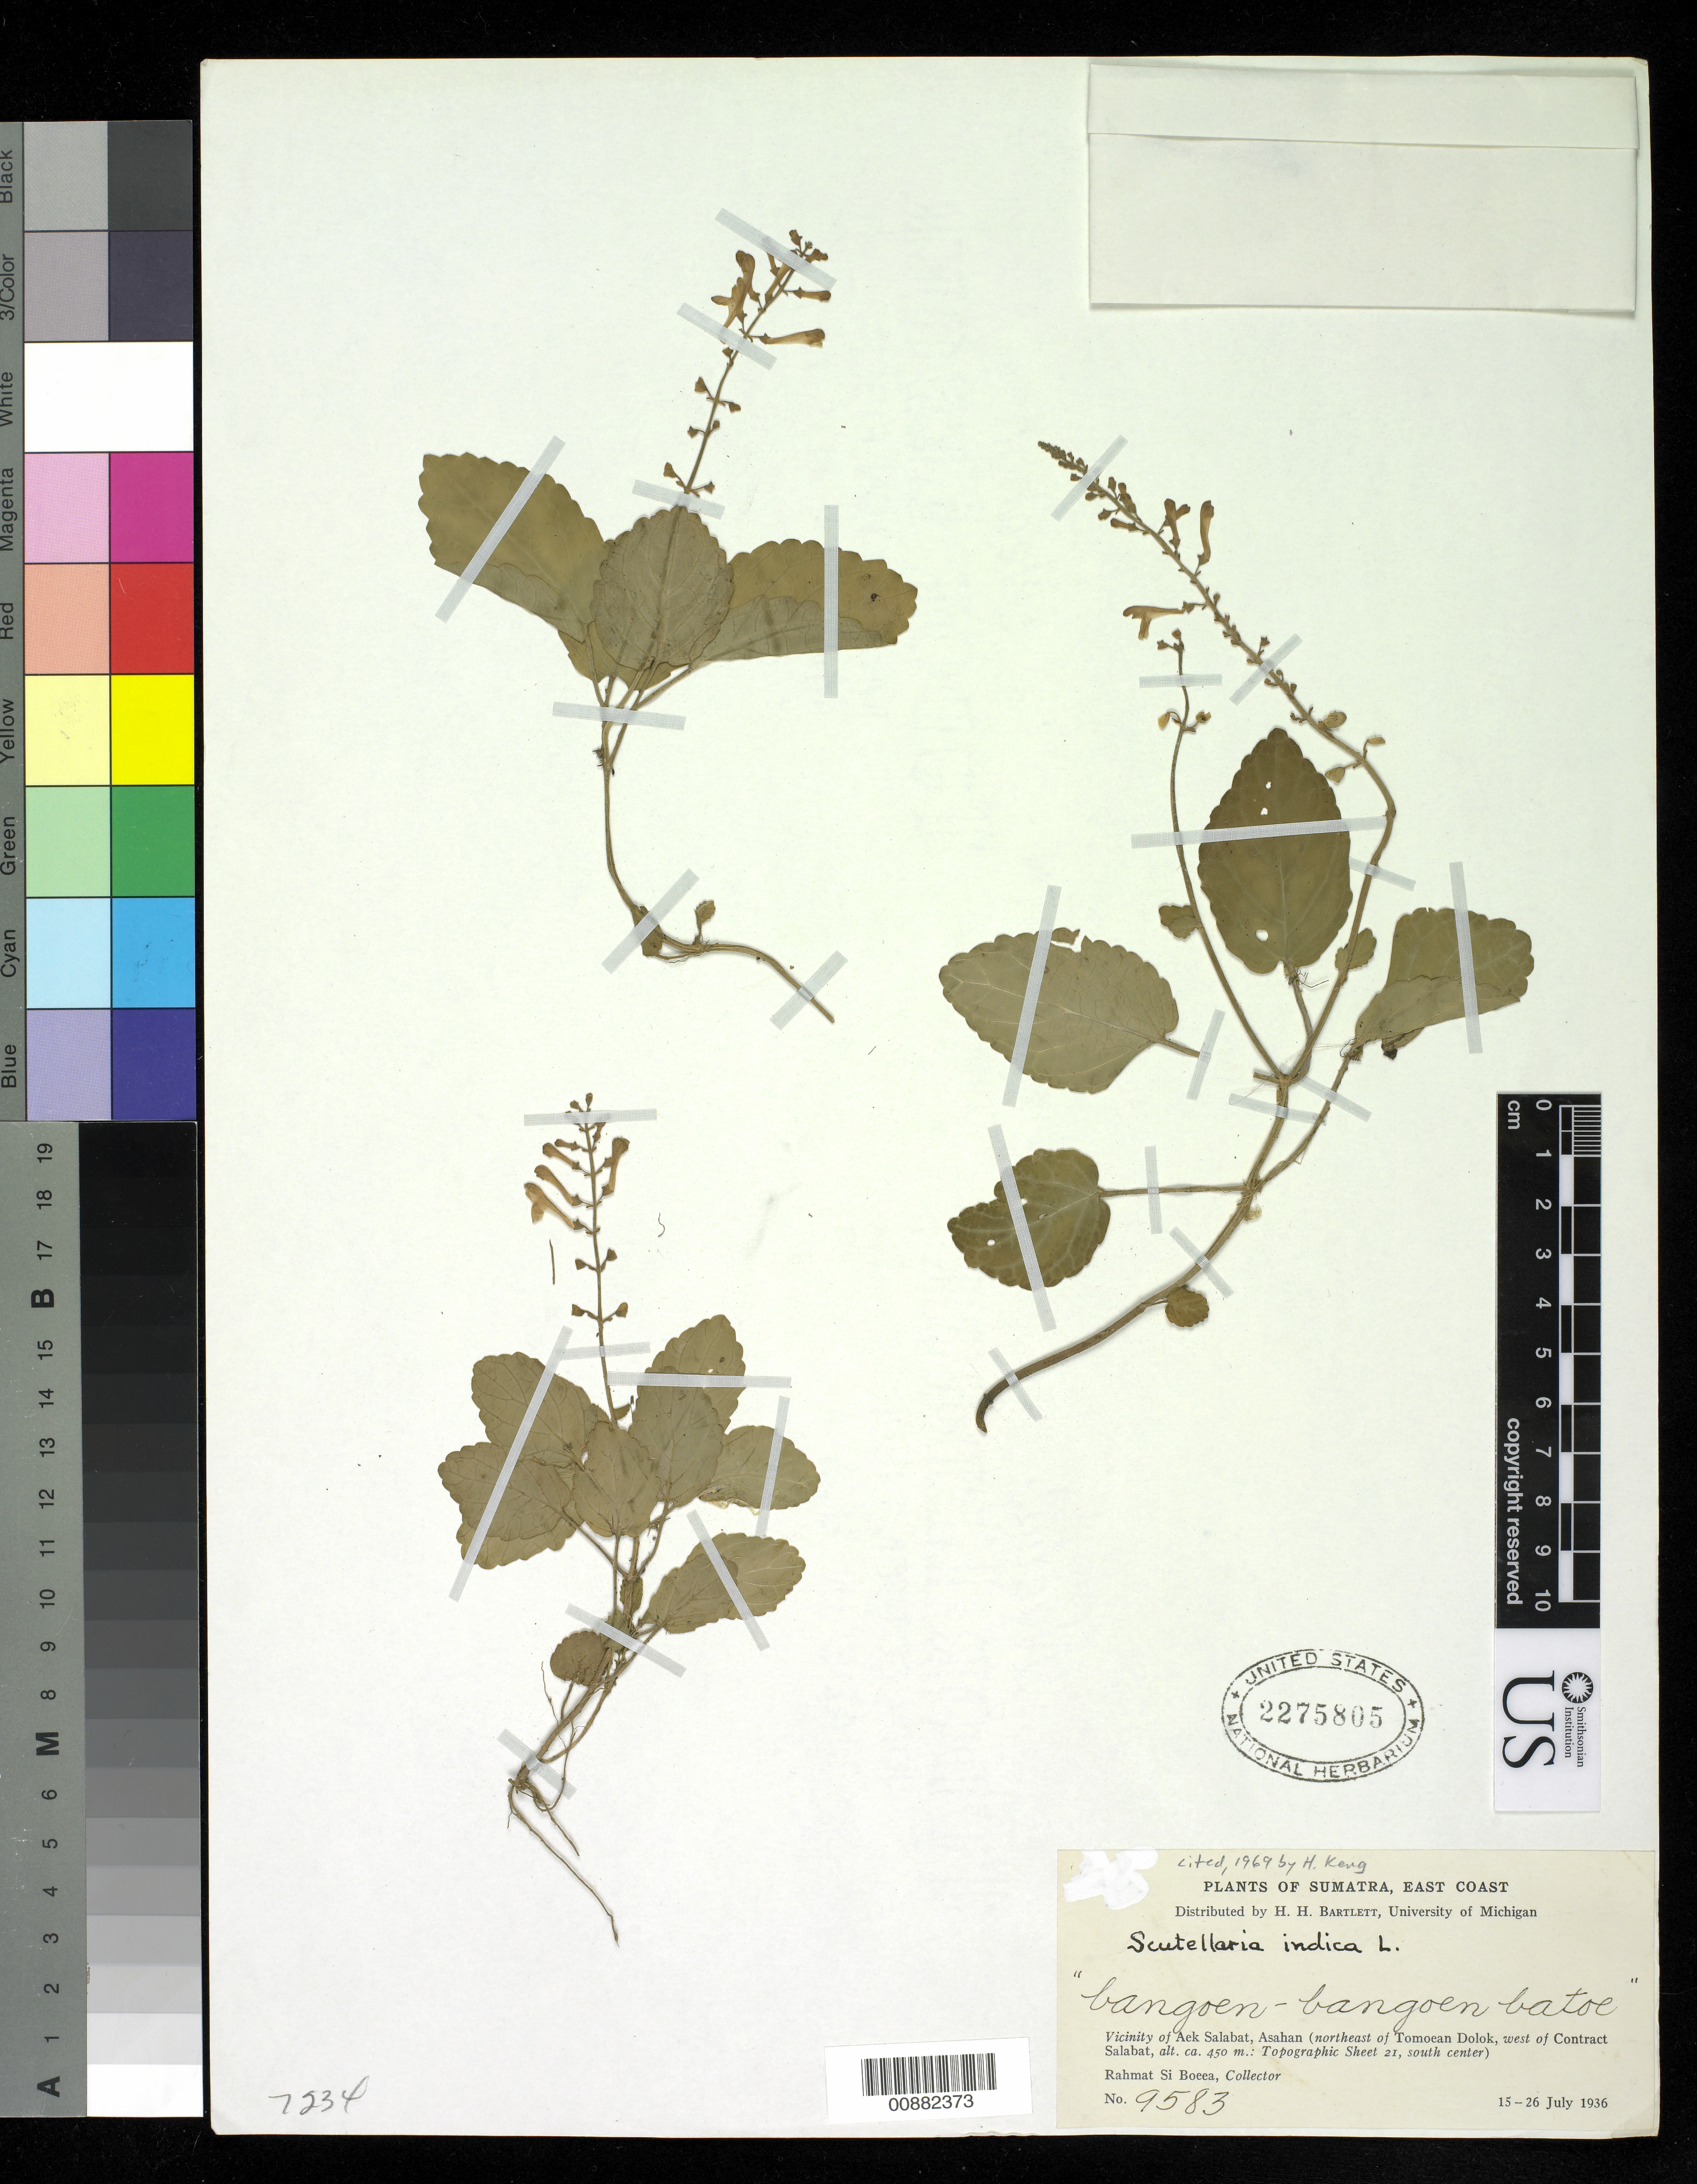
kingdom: Plantae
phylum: Tracheophyta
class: Magnoliopsida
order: Lamiales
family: Lamiaceae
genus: Scutellaria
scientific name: Scutellaria indica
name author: L.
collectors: Rahmat Si Boeea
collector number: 9583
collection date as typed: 15 Jul 1936 to 26 Jul 1936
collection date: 1936-07-15/1936-07-26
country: Indonesia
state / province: Sumatra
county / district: Aceh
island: Sumatra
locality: Aek Salabat, Asahan (NE of Tamoean dolk, W of Contract Salabat.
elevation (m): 450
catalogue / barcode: US 2275805